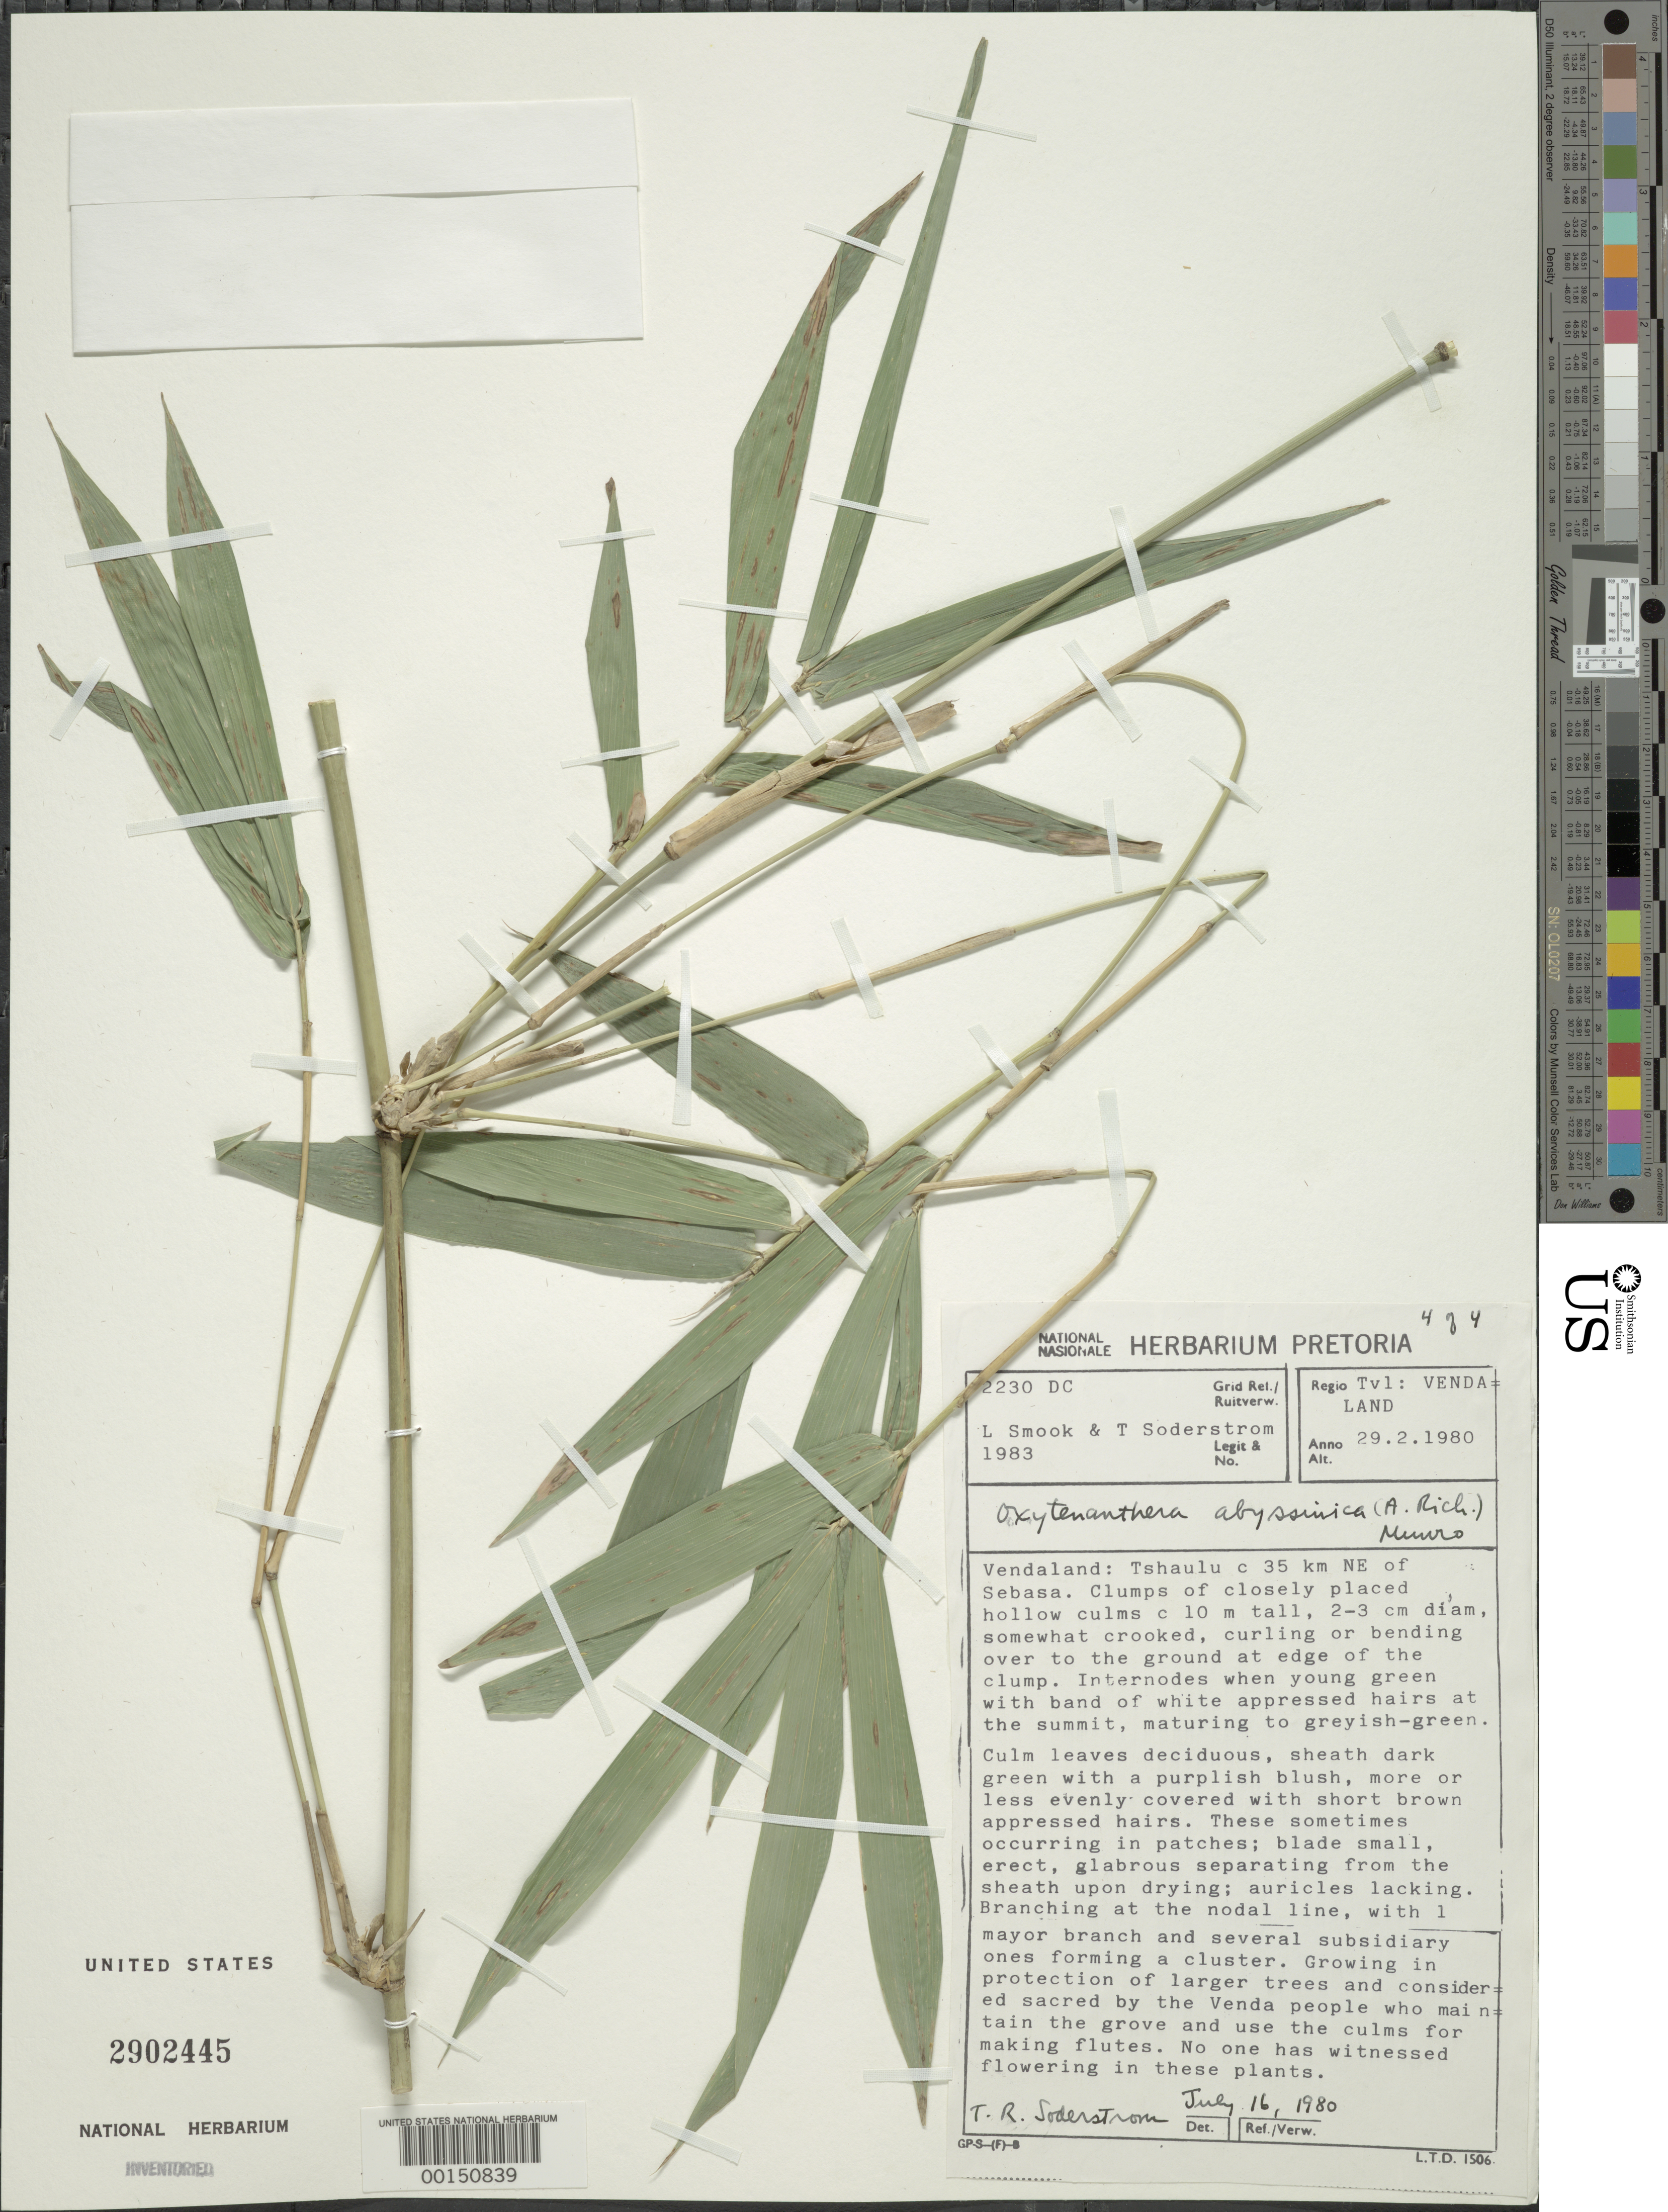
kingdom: Plantae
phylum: Tracheophyta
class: Liliopsida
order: Poales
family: Poaceae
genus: Oxytenanthera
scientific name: Oxytenanthera abyssinica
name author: (A. Rich.) Munro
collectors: L. Smook & T. R. Soderstrom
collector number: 2230 Dc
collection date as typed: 29 Feb 1980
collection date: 1980-02-29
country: South Africa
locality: Pretoria, ishaulu, sebasa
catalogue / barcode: US 2902445